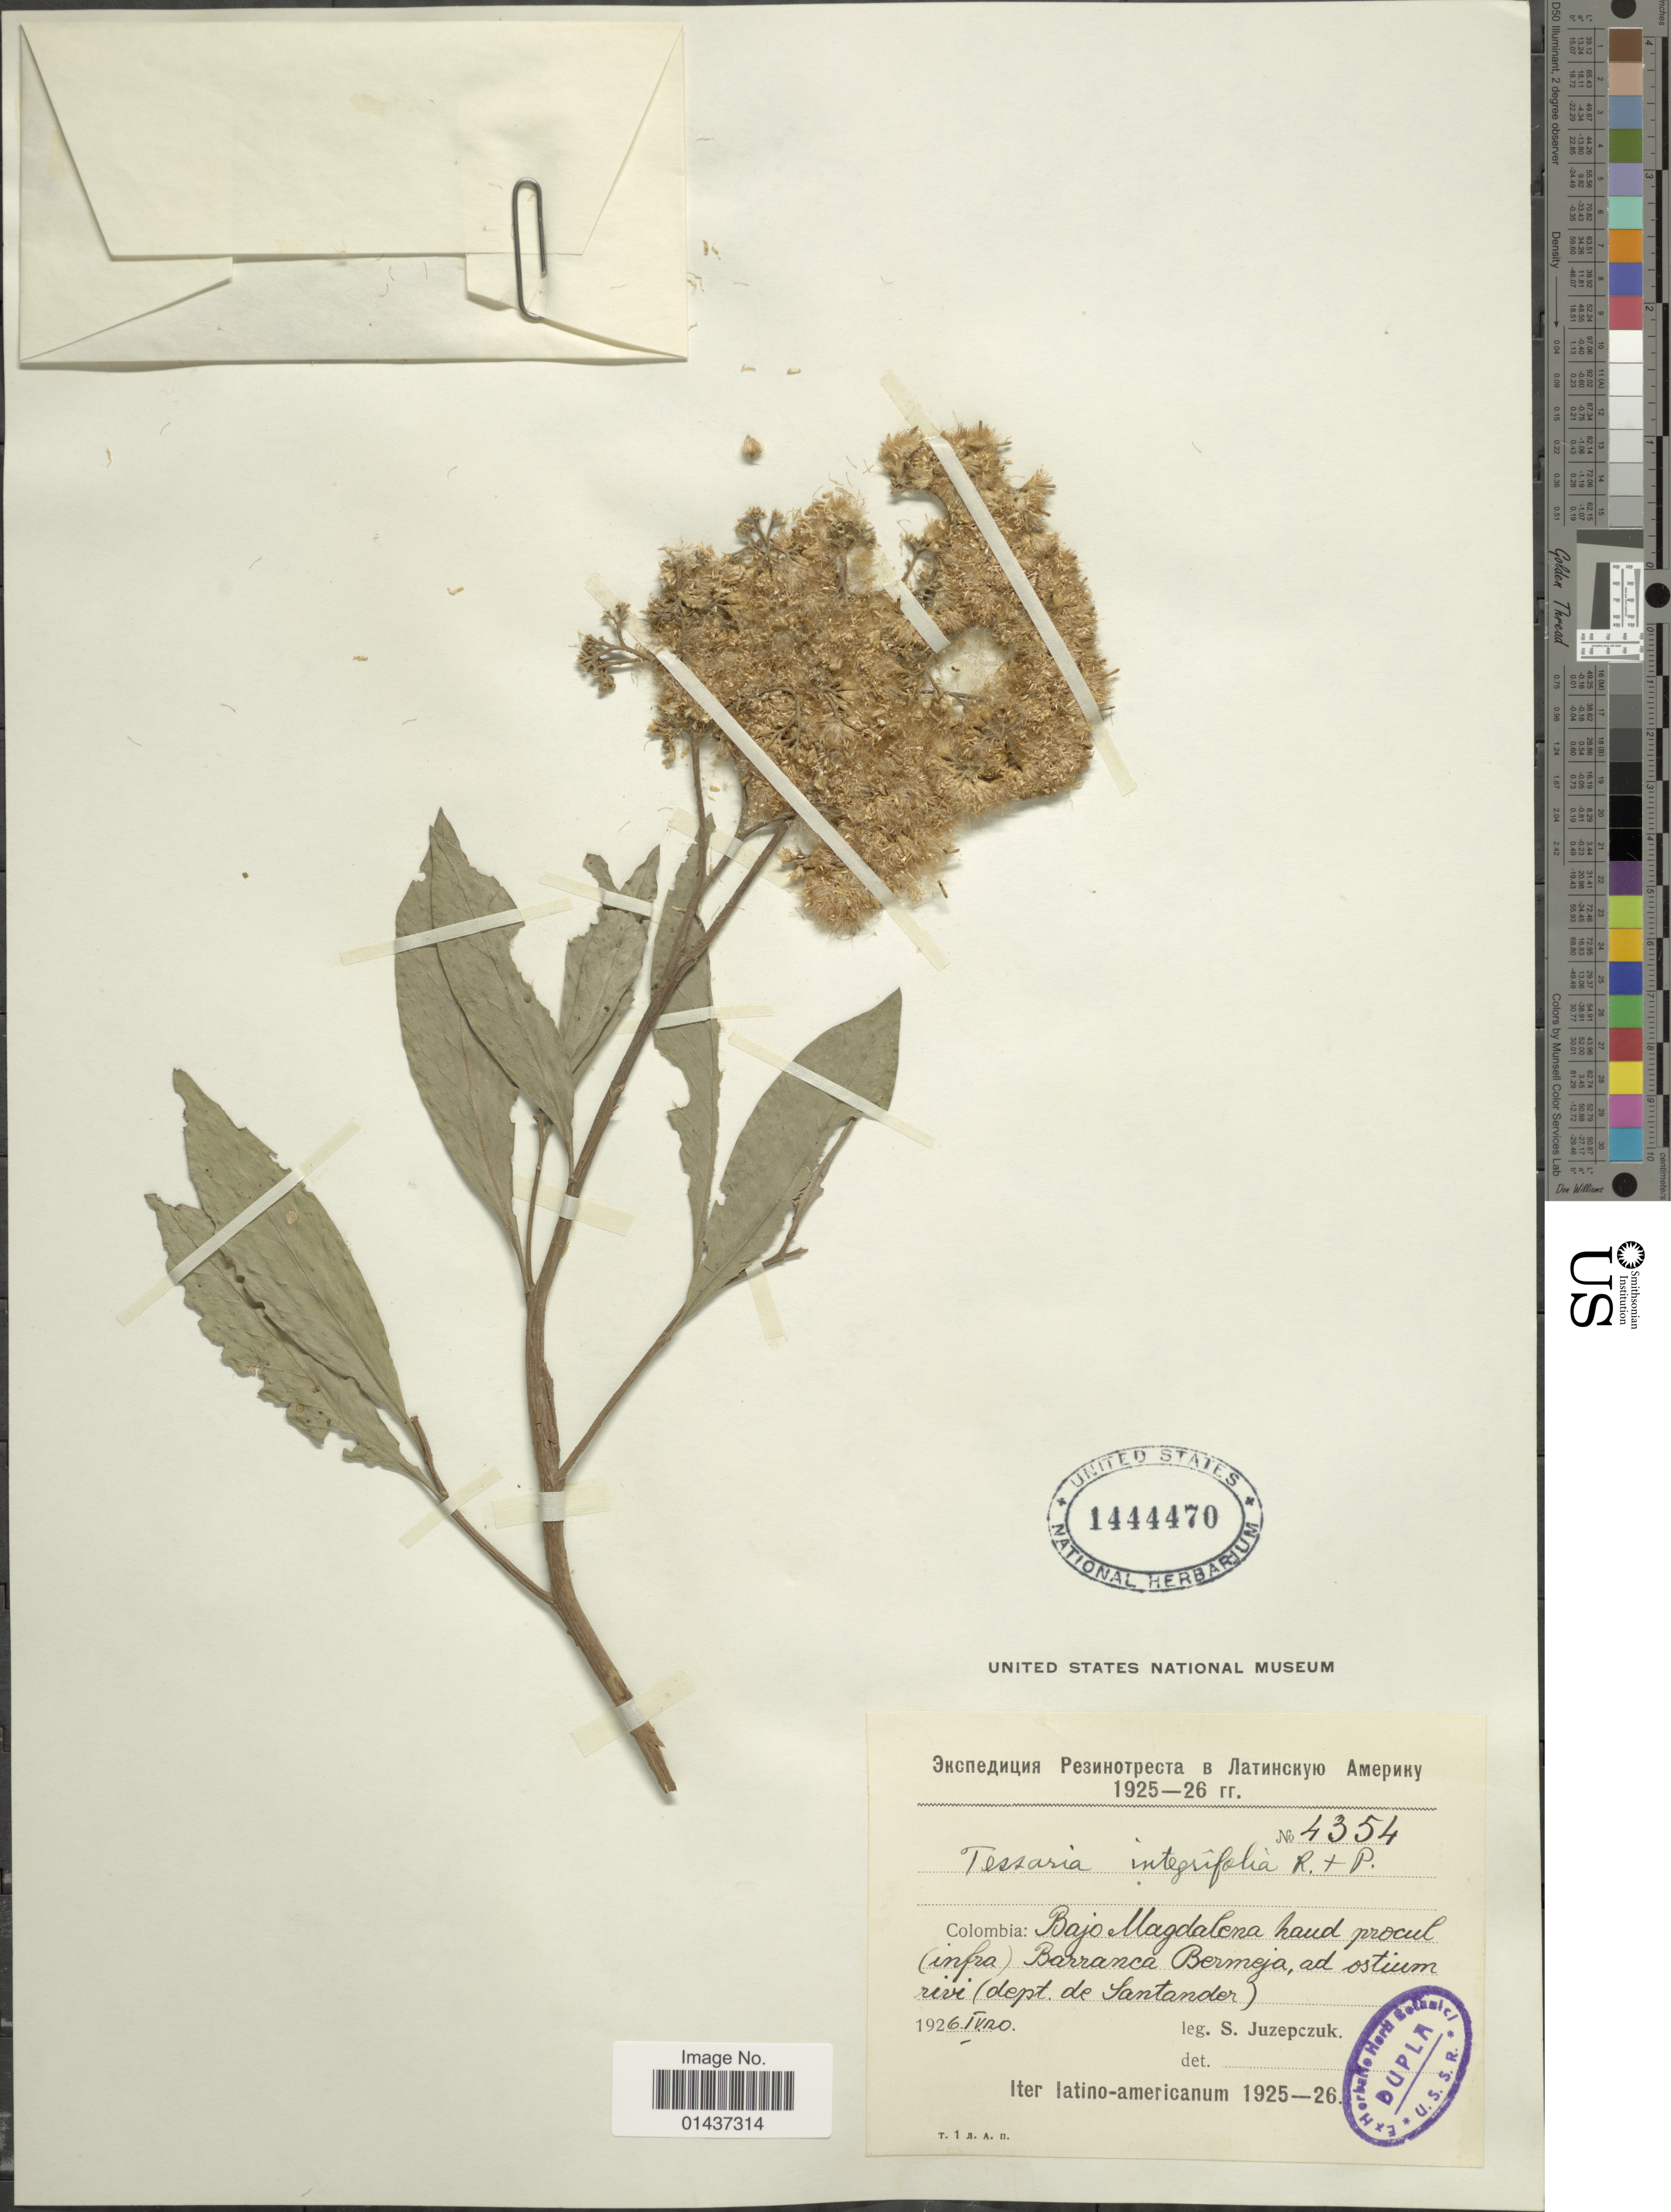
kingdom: Plantae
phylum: Tracheophyta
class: Magnoliopsida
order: Asterales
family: Asteraceae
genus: Tessaria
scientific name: Tessaria integrifolia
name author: Ruiz & Pav.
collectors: S. V. Juzepczuk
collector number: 4354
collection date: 1926-04-20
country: Colombia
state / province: Santander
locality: Bajo Magdalena haud procul (infra) Barranca Bermeja, ad ostium rivi (dept de Sanrtander)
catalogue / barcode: US 1444470